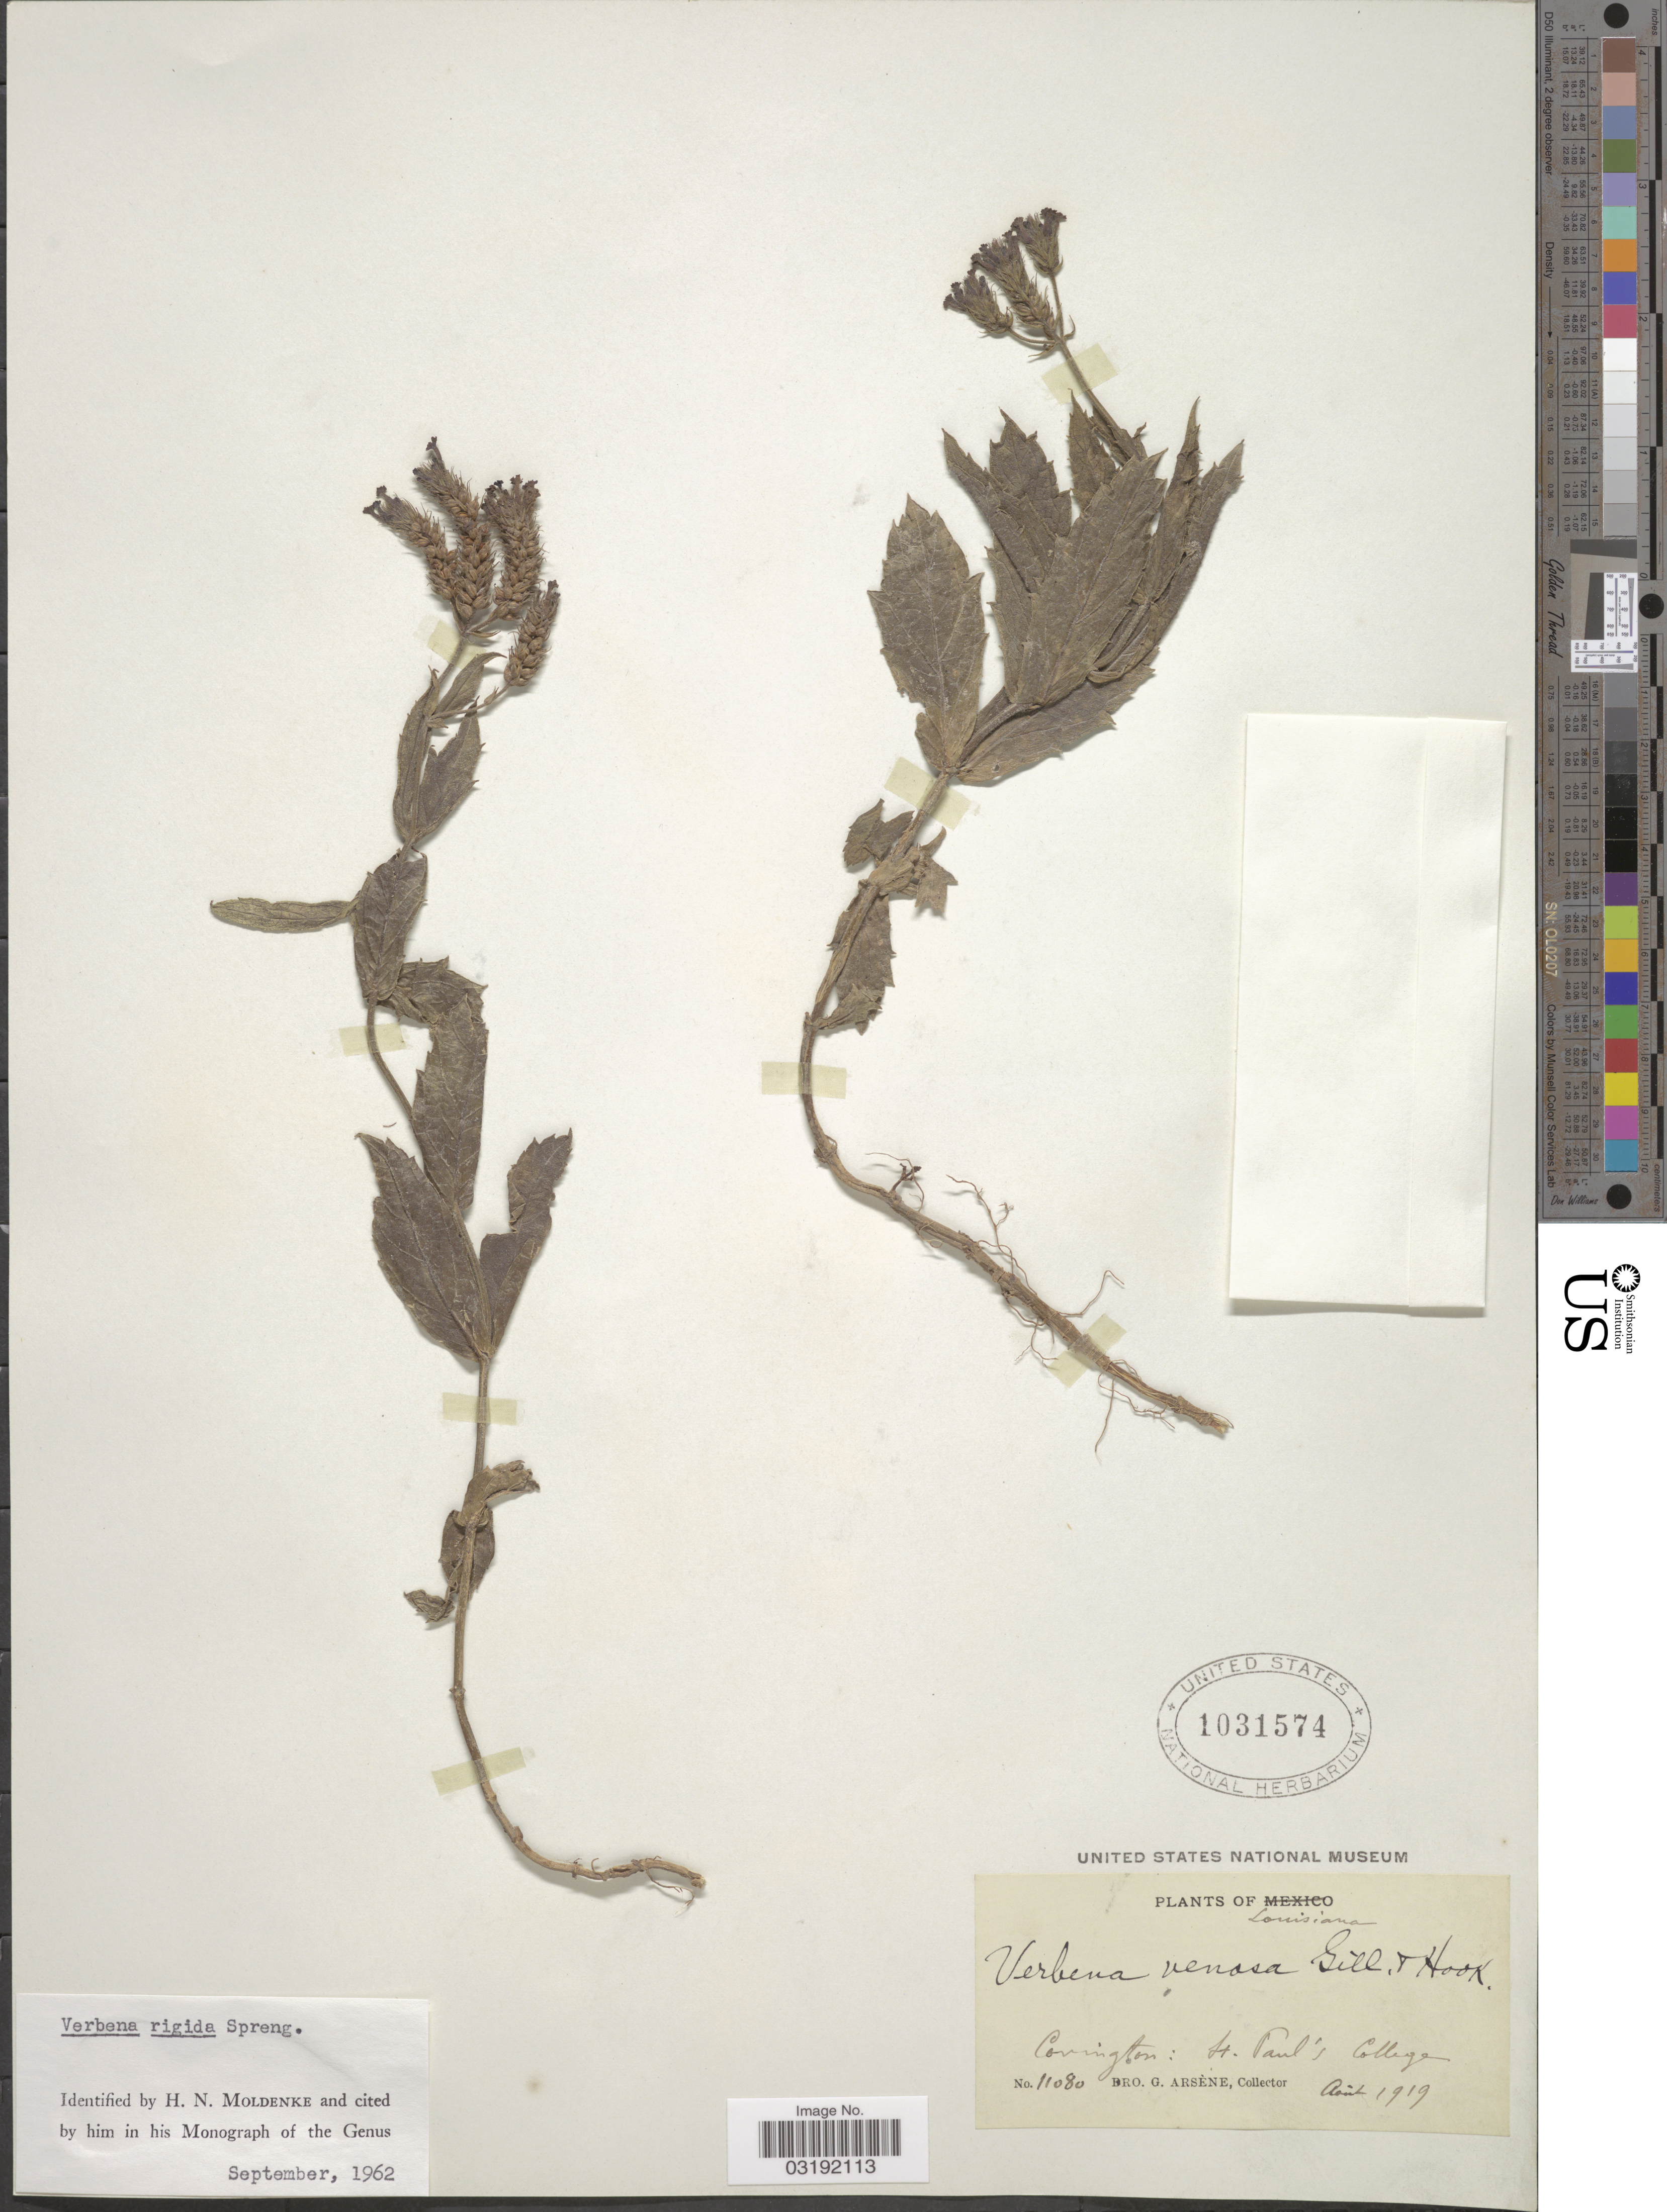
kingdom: Plantae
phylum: Tracheophyta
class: Magnoliopsida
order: Lamiales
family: Verbenaceae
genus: Verbena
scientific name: Verbena rigida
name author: Spreng.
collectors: Bro. G. Arsène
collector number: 11080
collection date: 1919-08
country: United States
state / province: Louisiana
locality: Covington: St. Paul's College.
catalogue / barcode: US 1031574